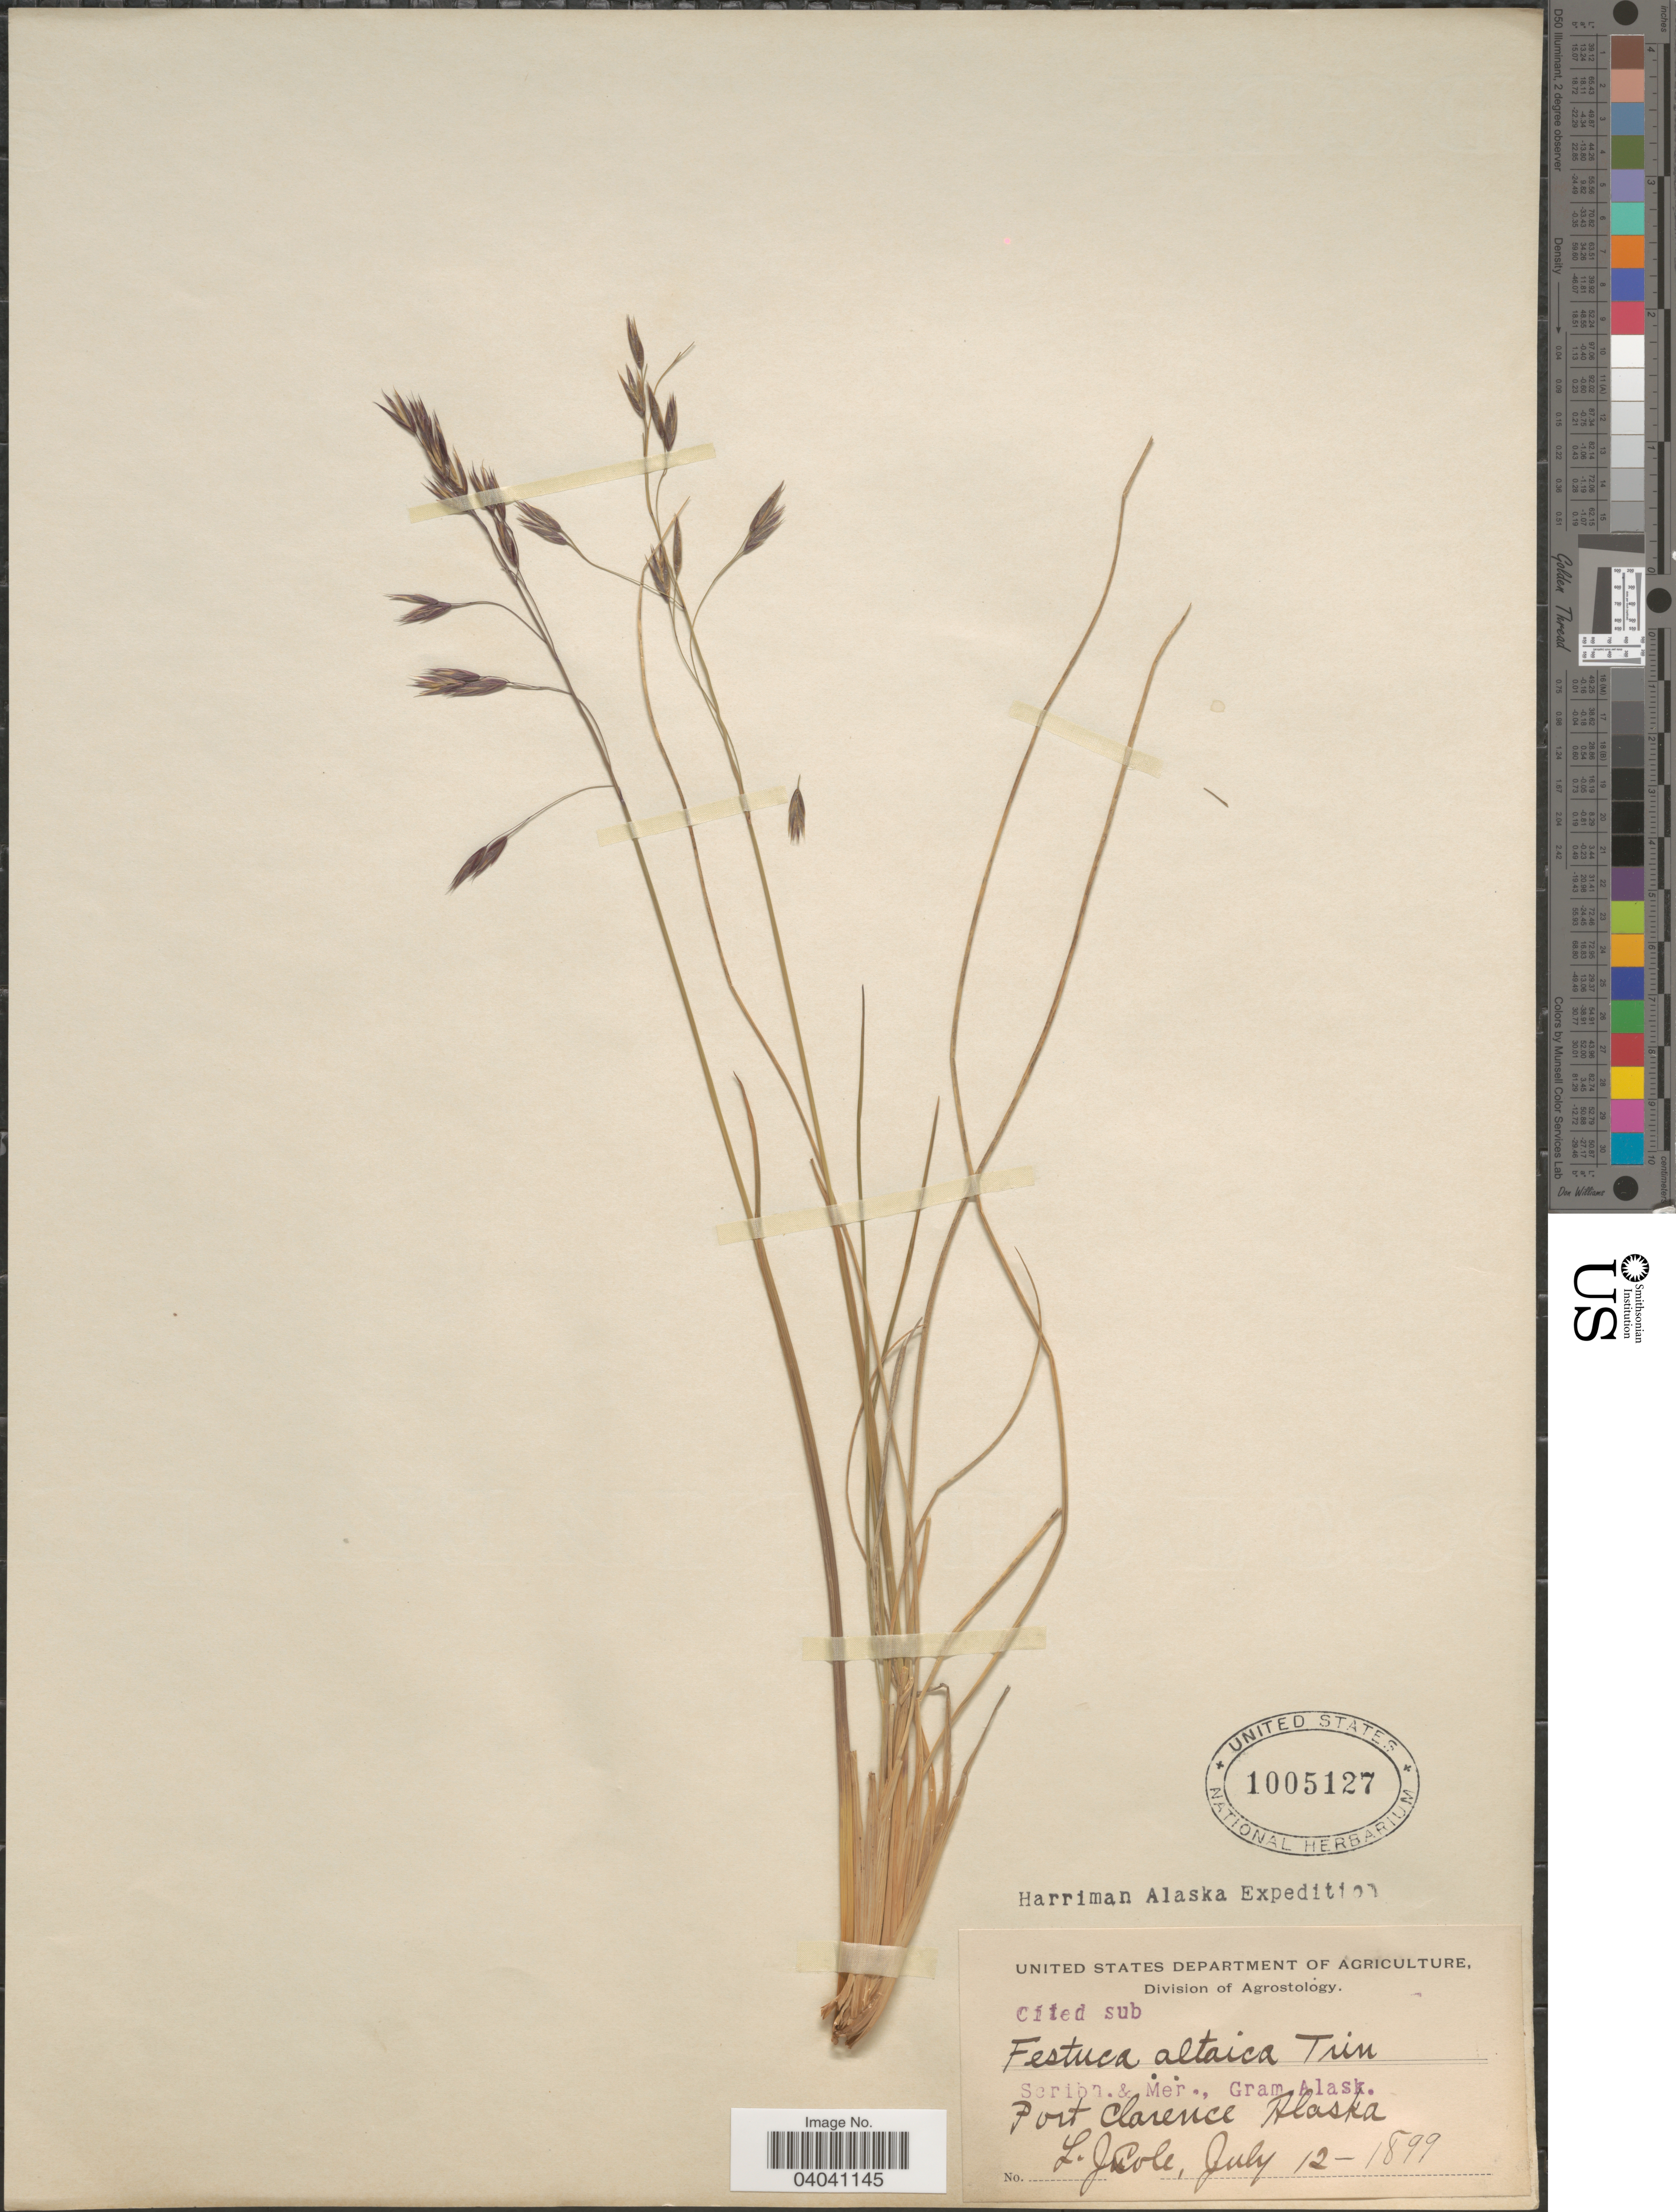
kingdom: Plantae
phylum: Tracheophyta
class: Liliopsida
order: Poales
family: Poaceae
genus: Festuca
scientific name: Festuca altaica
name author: Trin.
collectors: L. Cole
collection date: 1899-07-12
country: United States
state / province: Alaska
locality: Port Clarence.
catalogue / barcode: US 1005127